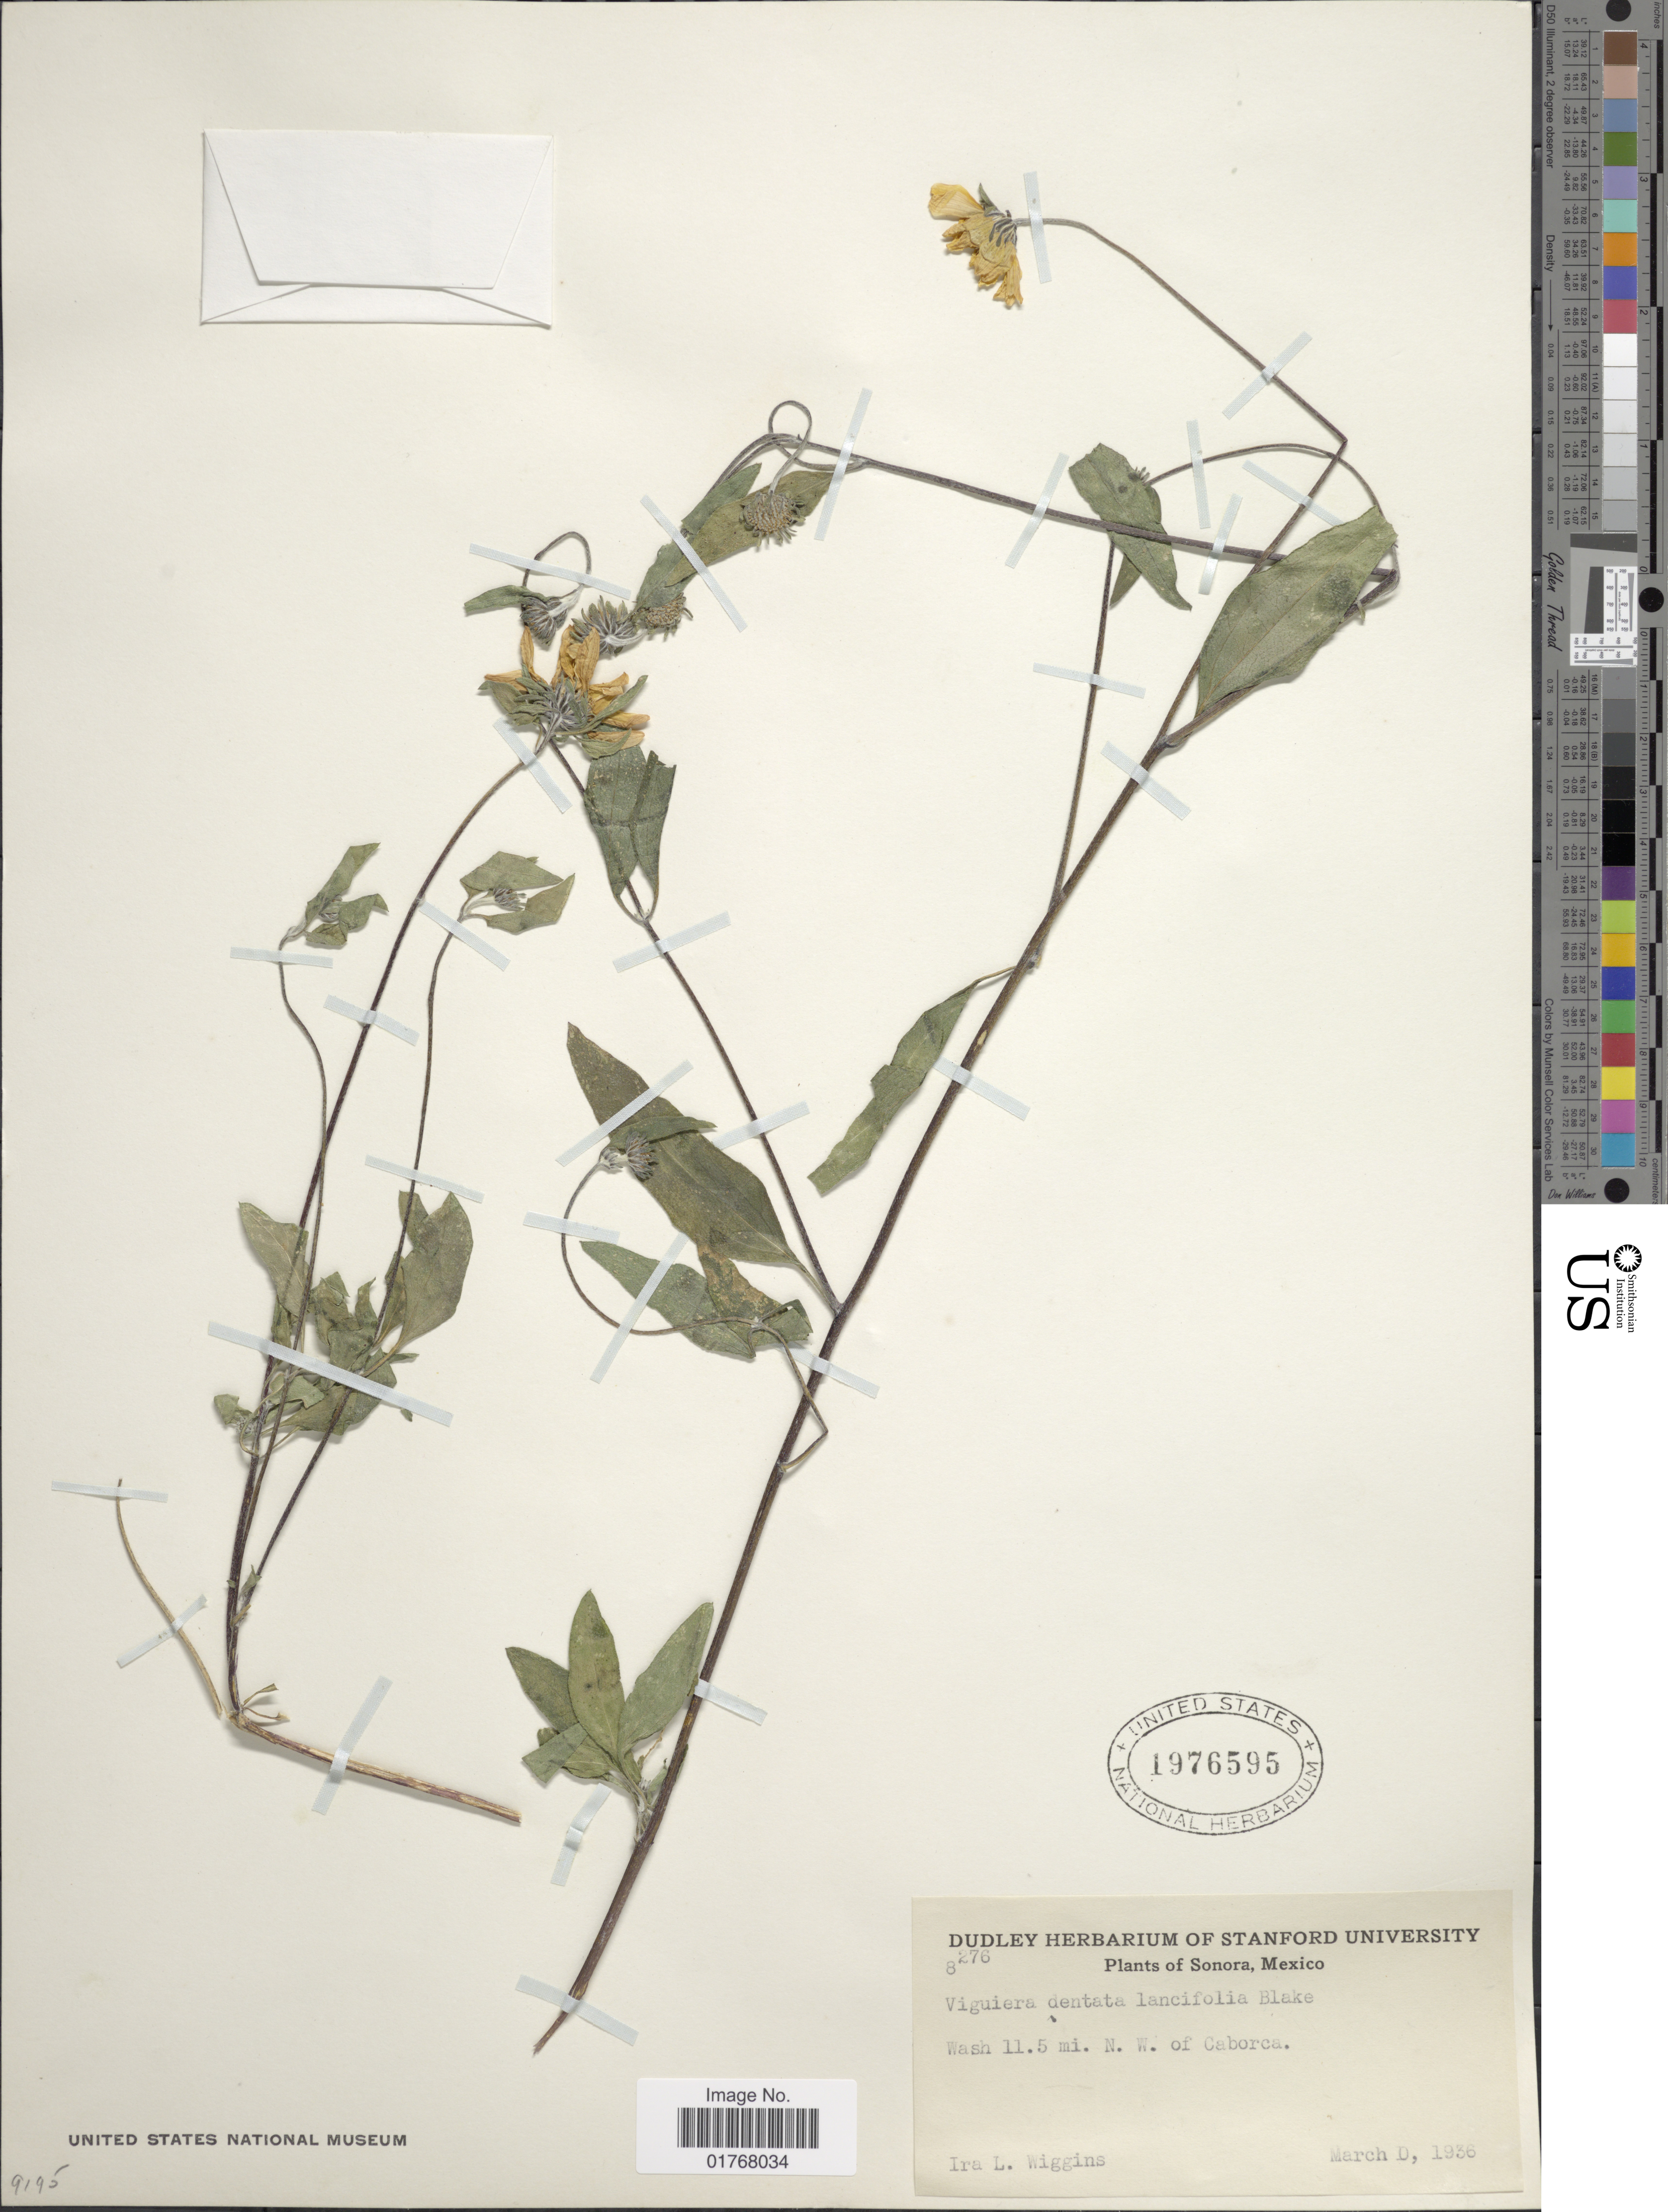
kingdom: Plantae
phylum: Tracheophyta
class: Magnoliopsida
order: Asterales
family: Asteraceae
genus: Viguiera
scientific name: Viguiera dentata var. lancifolia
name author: S.F. Blake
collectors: I. L. Wiggins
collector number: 8276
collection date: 1936-03-08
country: Mexico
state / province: Sonora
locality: Wash 11.5 mi N.W. of Caborca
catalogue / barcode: US 1976595